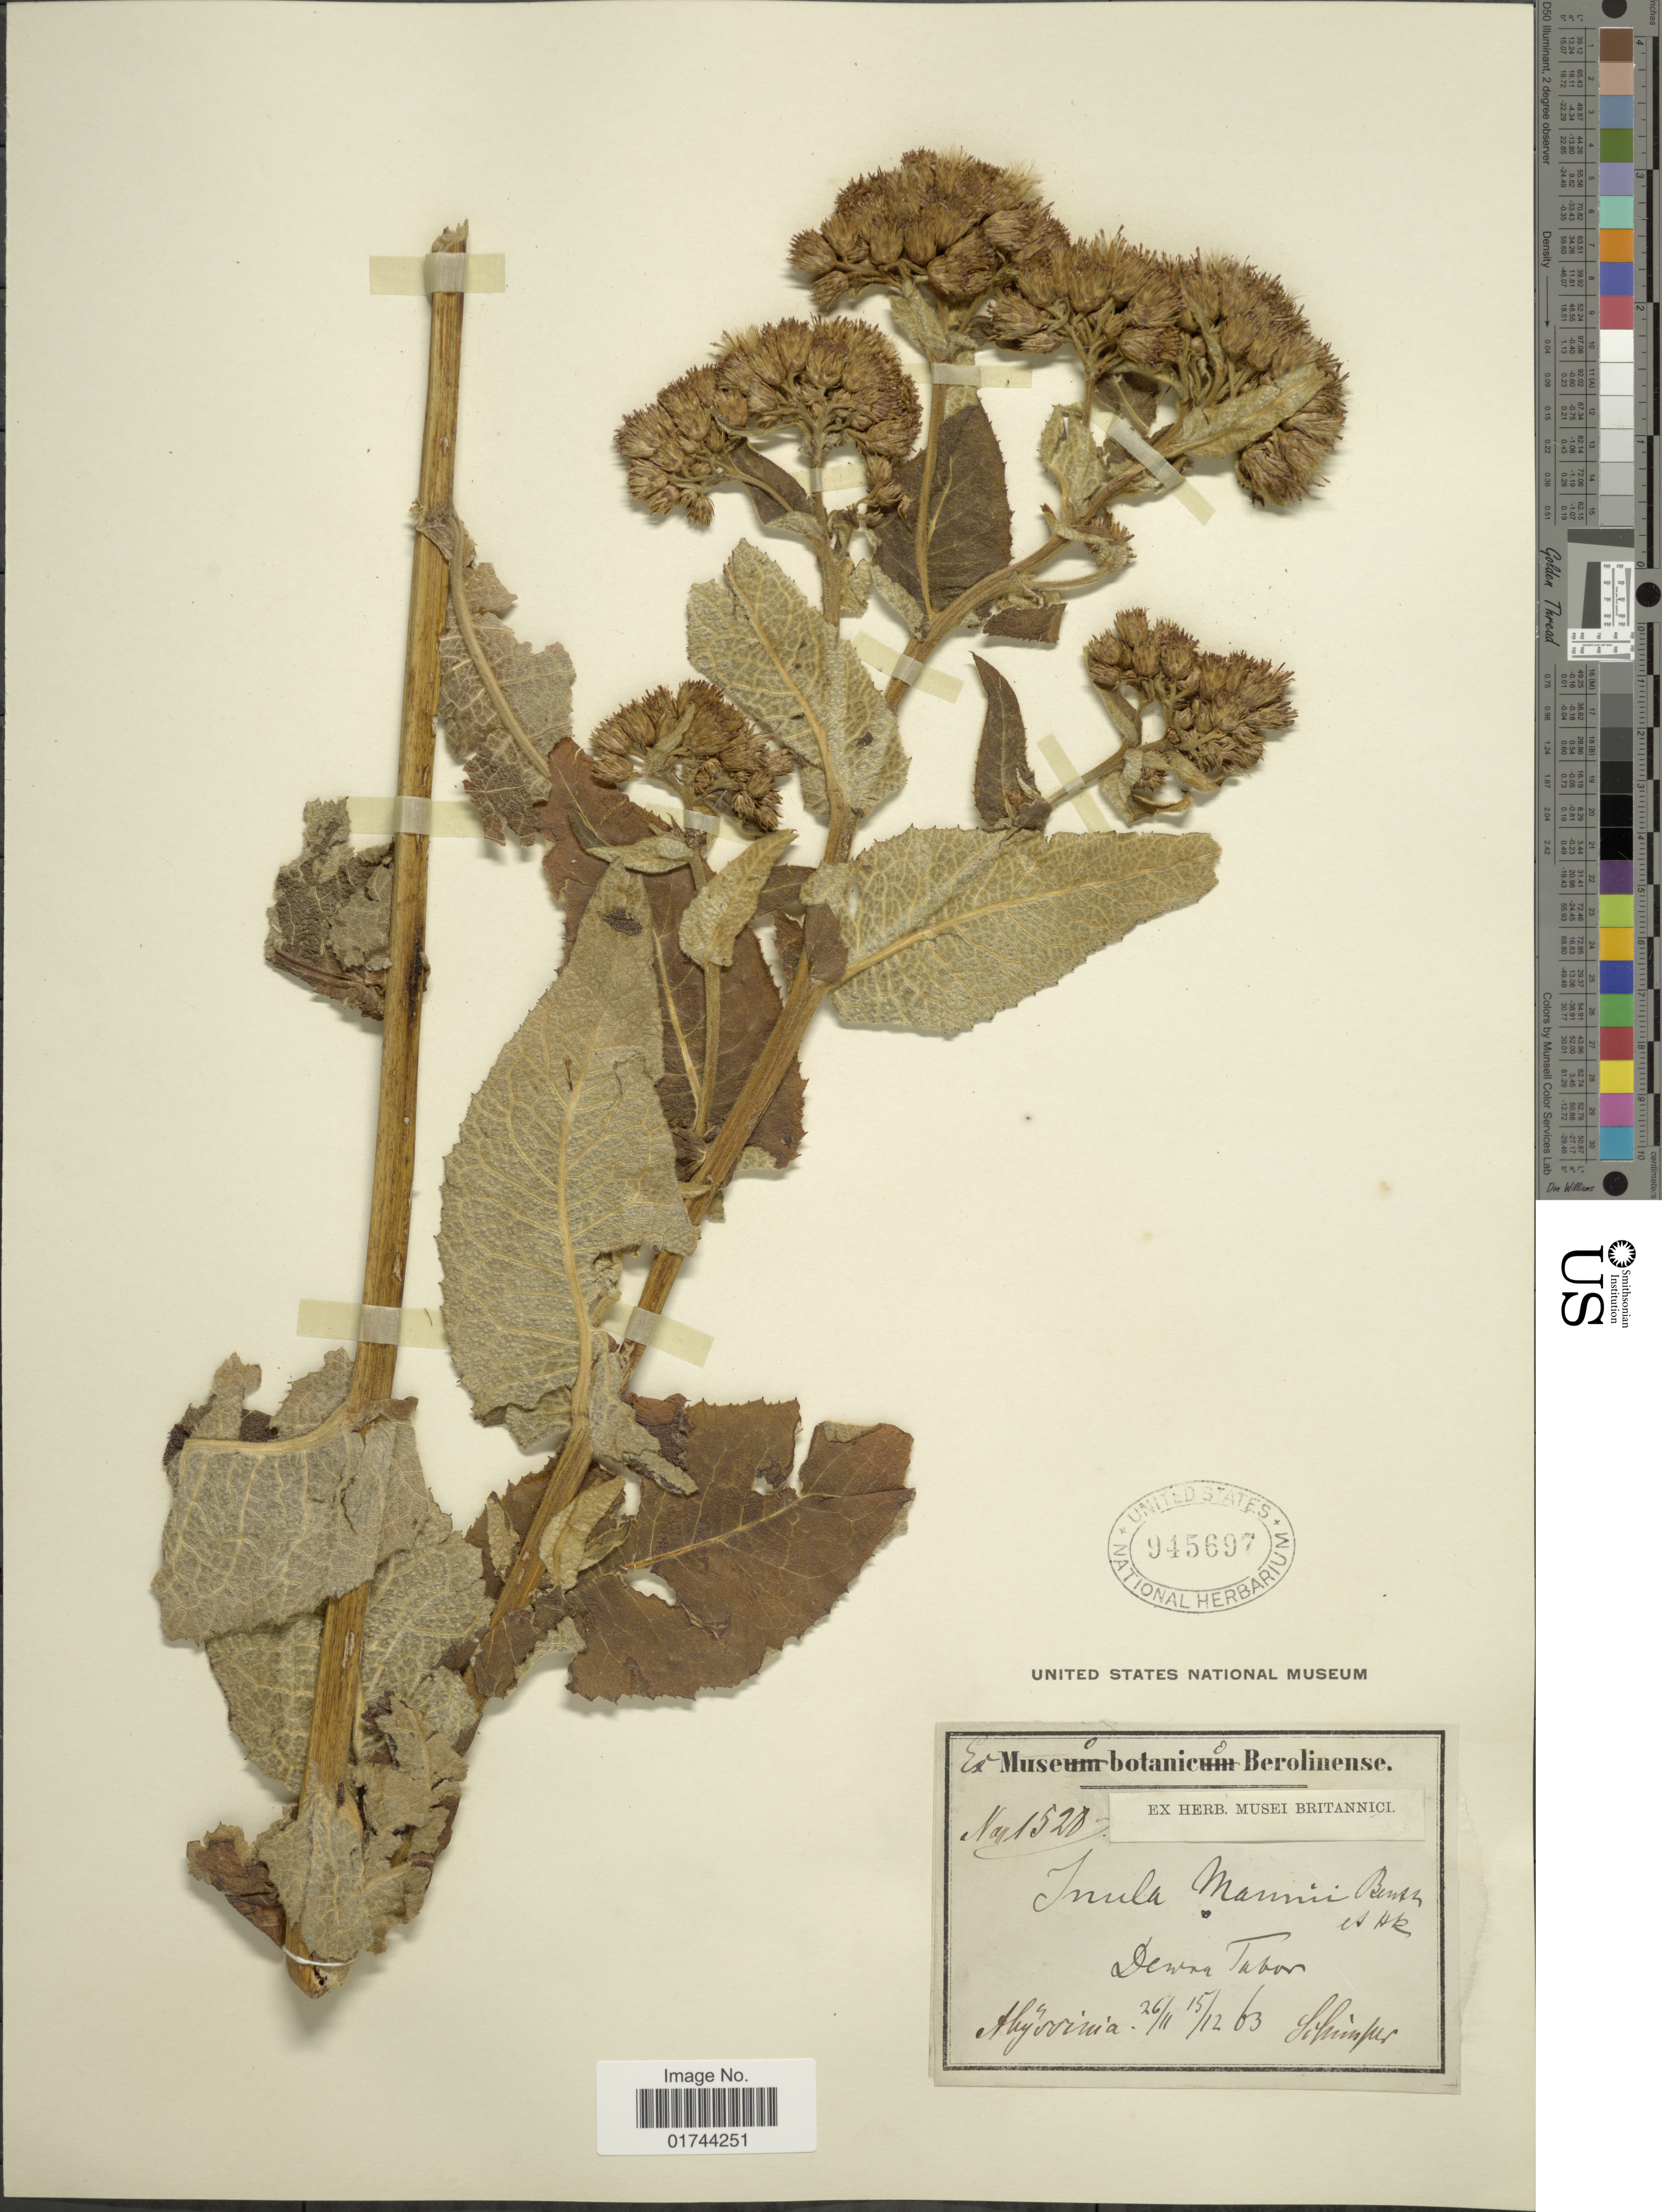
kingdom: Plantae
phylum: Tracheophyta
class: Magnoliopsida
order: Asterales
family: Asteraceae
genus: Inula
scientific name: Inula mannii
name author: (Hook. f.) Oliv. & Hiern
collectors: -. Schimper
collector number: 1520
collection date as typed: Transcribed d/m/y: 26/11/63 to 15/12/63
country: Eritrea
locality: Dewra Tabpor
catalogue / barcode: US 550371